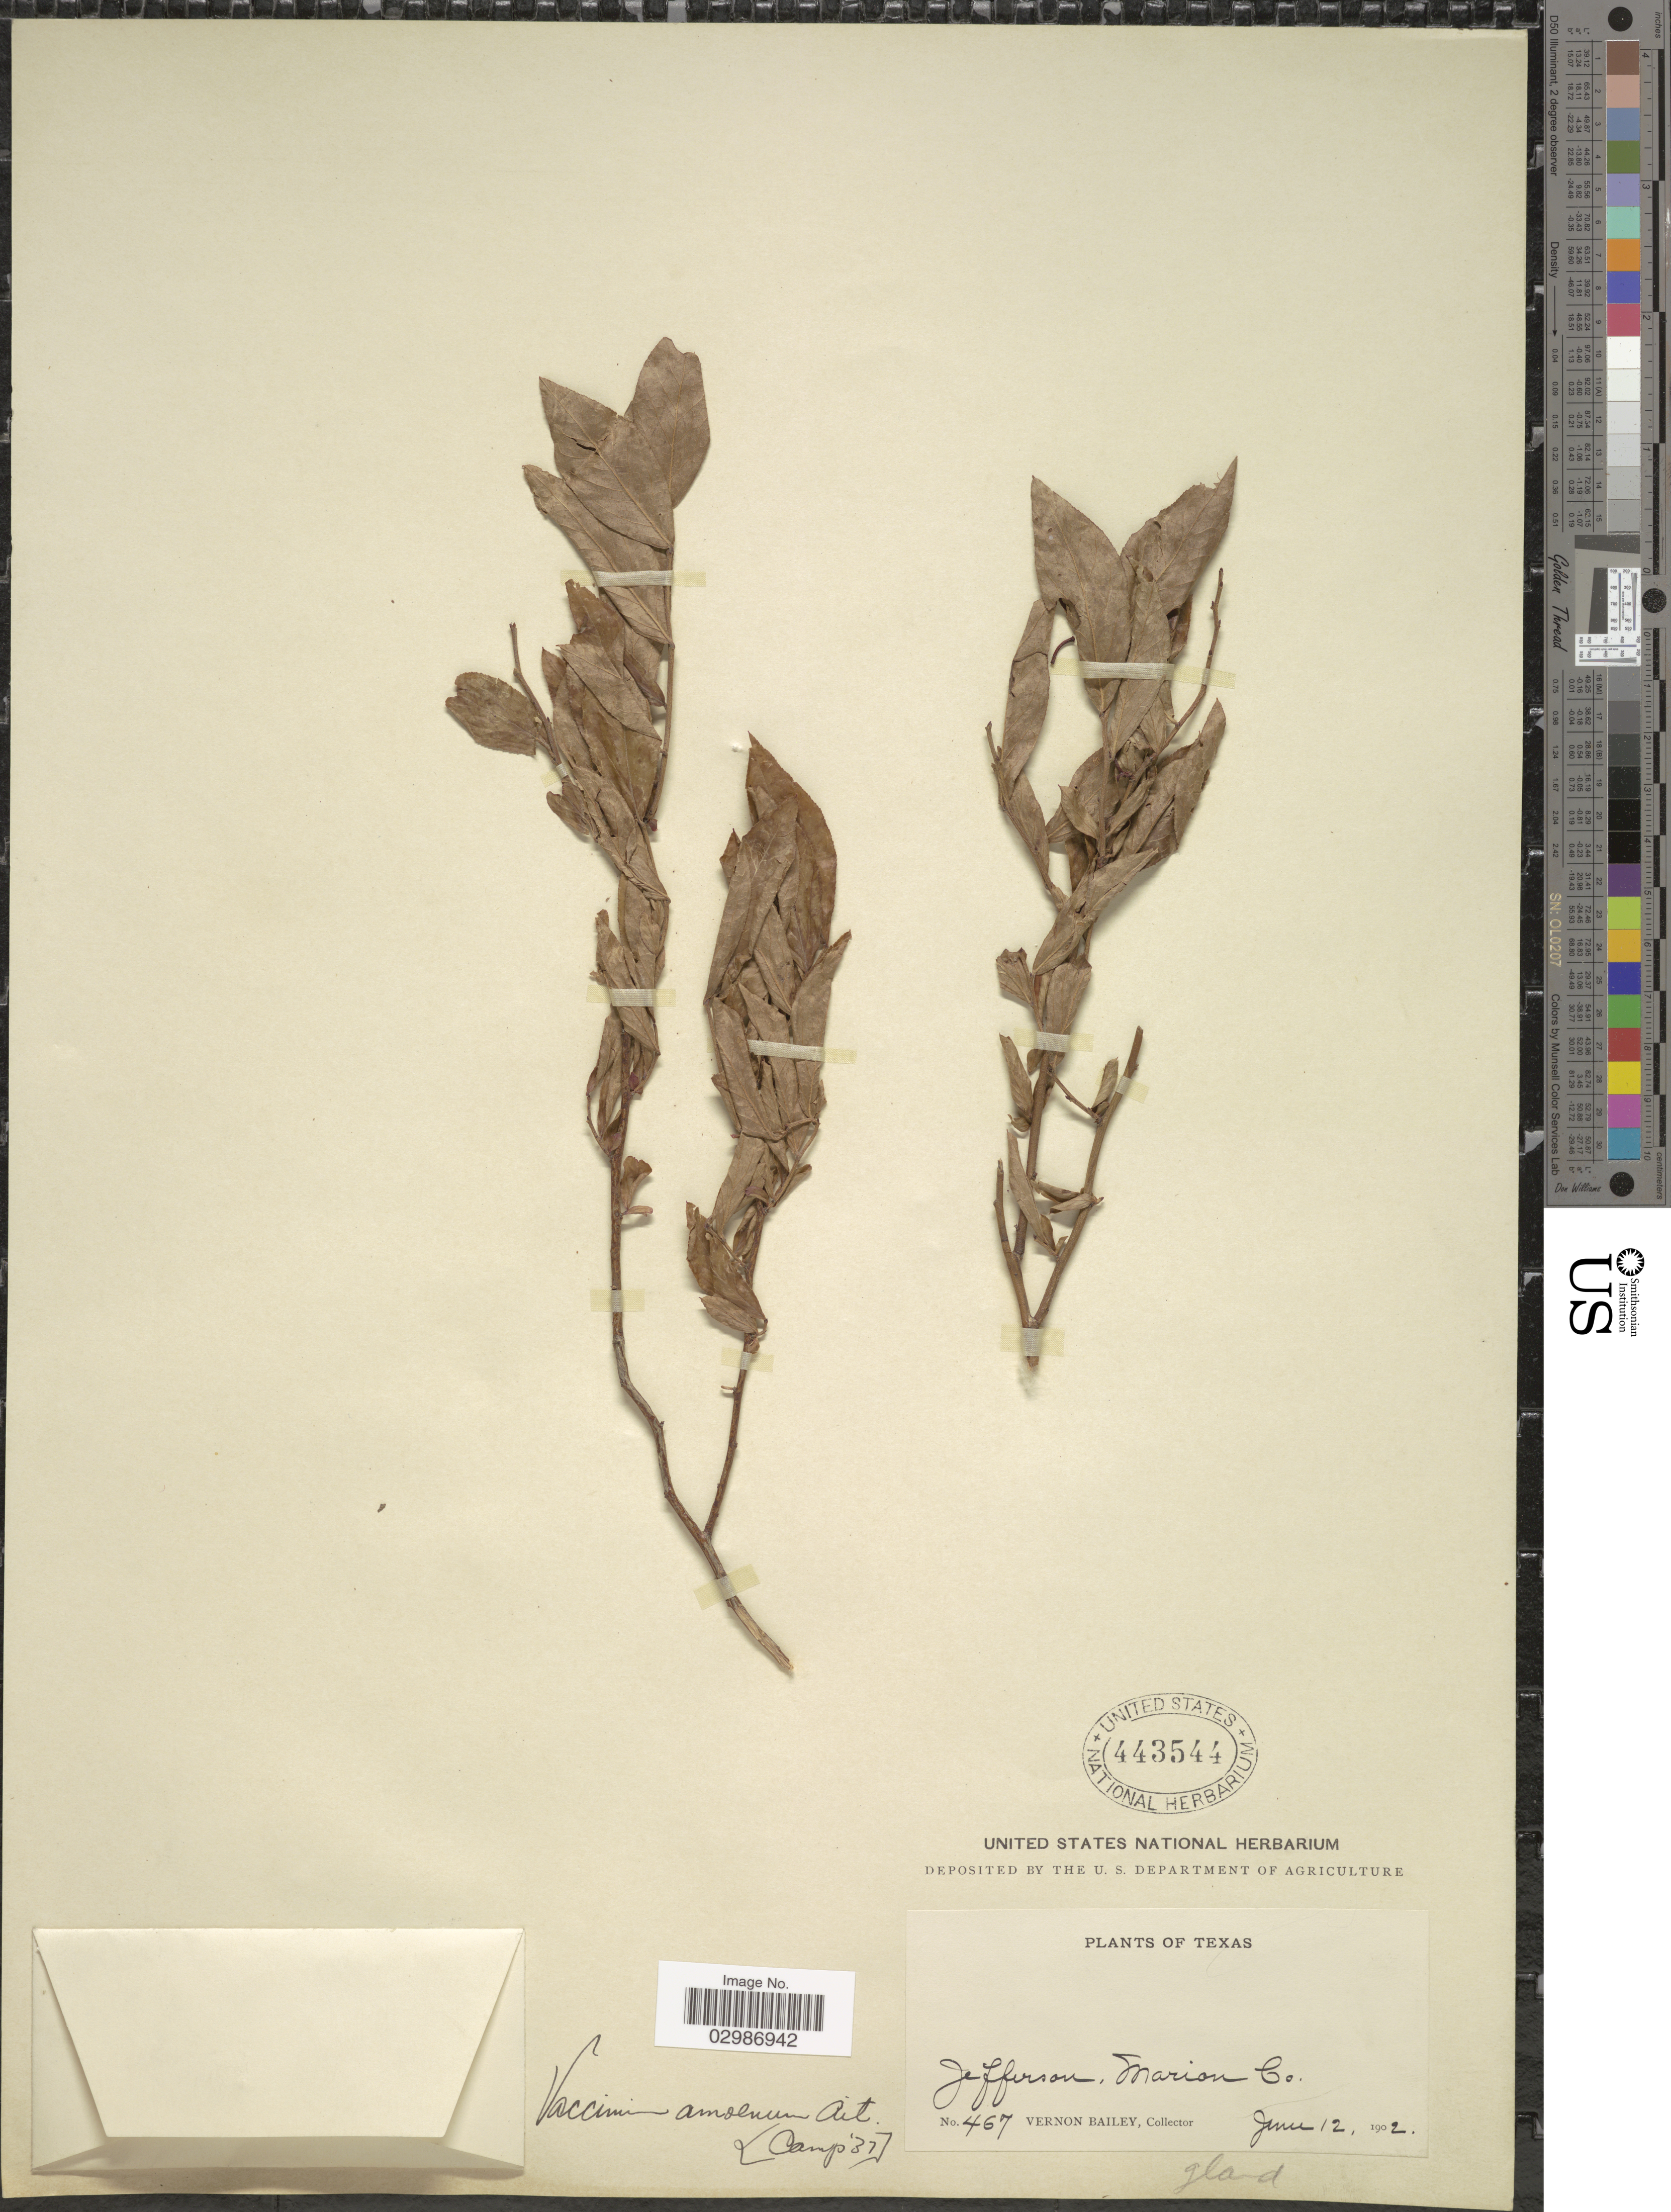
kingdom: Plantae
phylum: Tracheophyta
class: Magnoliopsida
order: Ericales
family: Ericaceae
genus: Vaccinium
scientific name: Vaccinium amoenum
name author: Aiton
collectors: V. O. Bailey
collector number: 467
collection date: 1902-06-12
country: United States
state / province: Texas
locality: Jefferson, Marion Co.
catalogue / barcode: US 443544